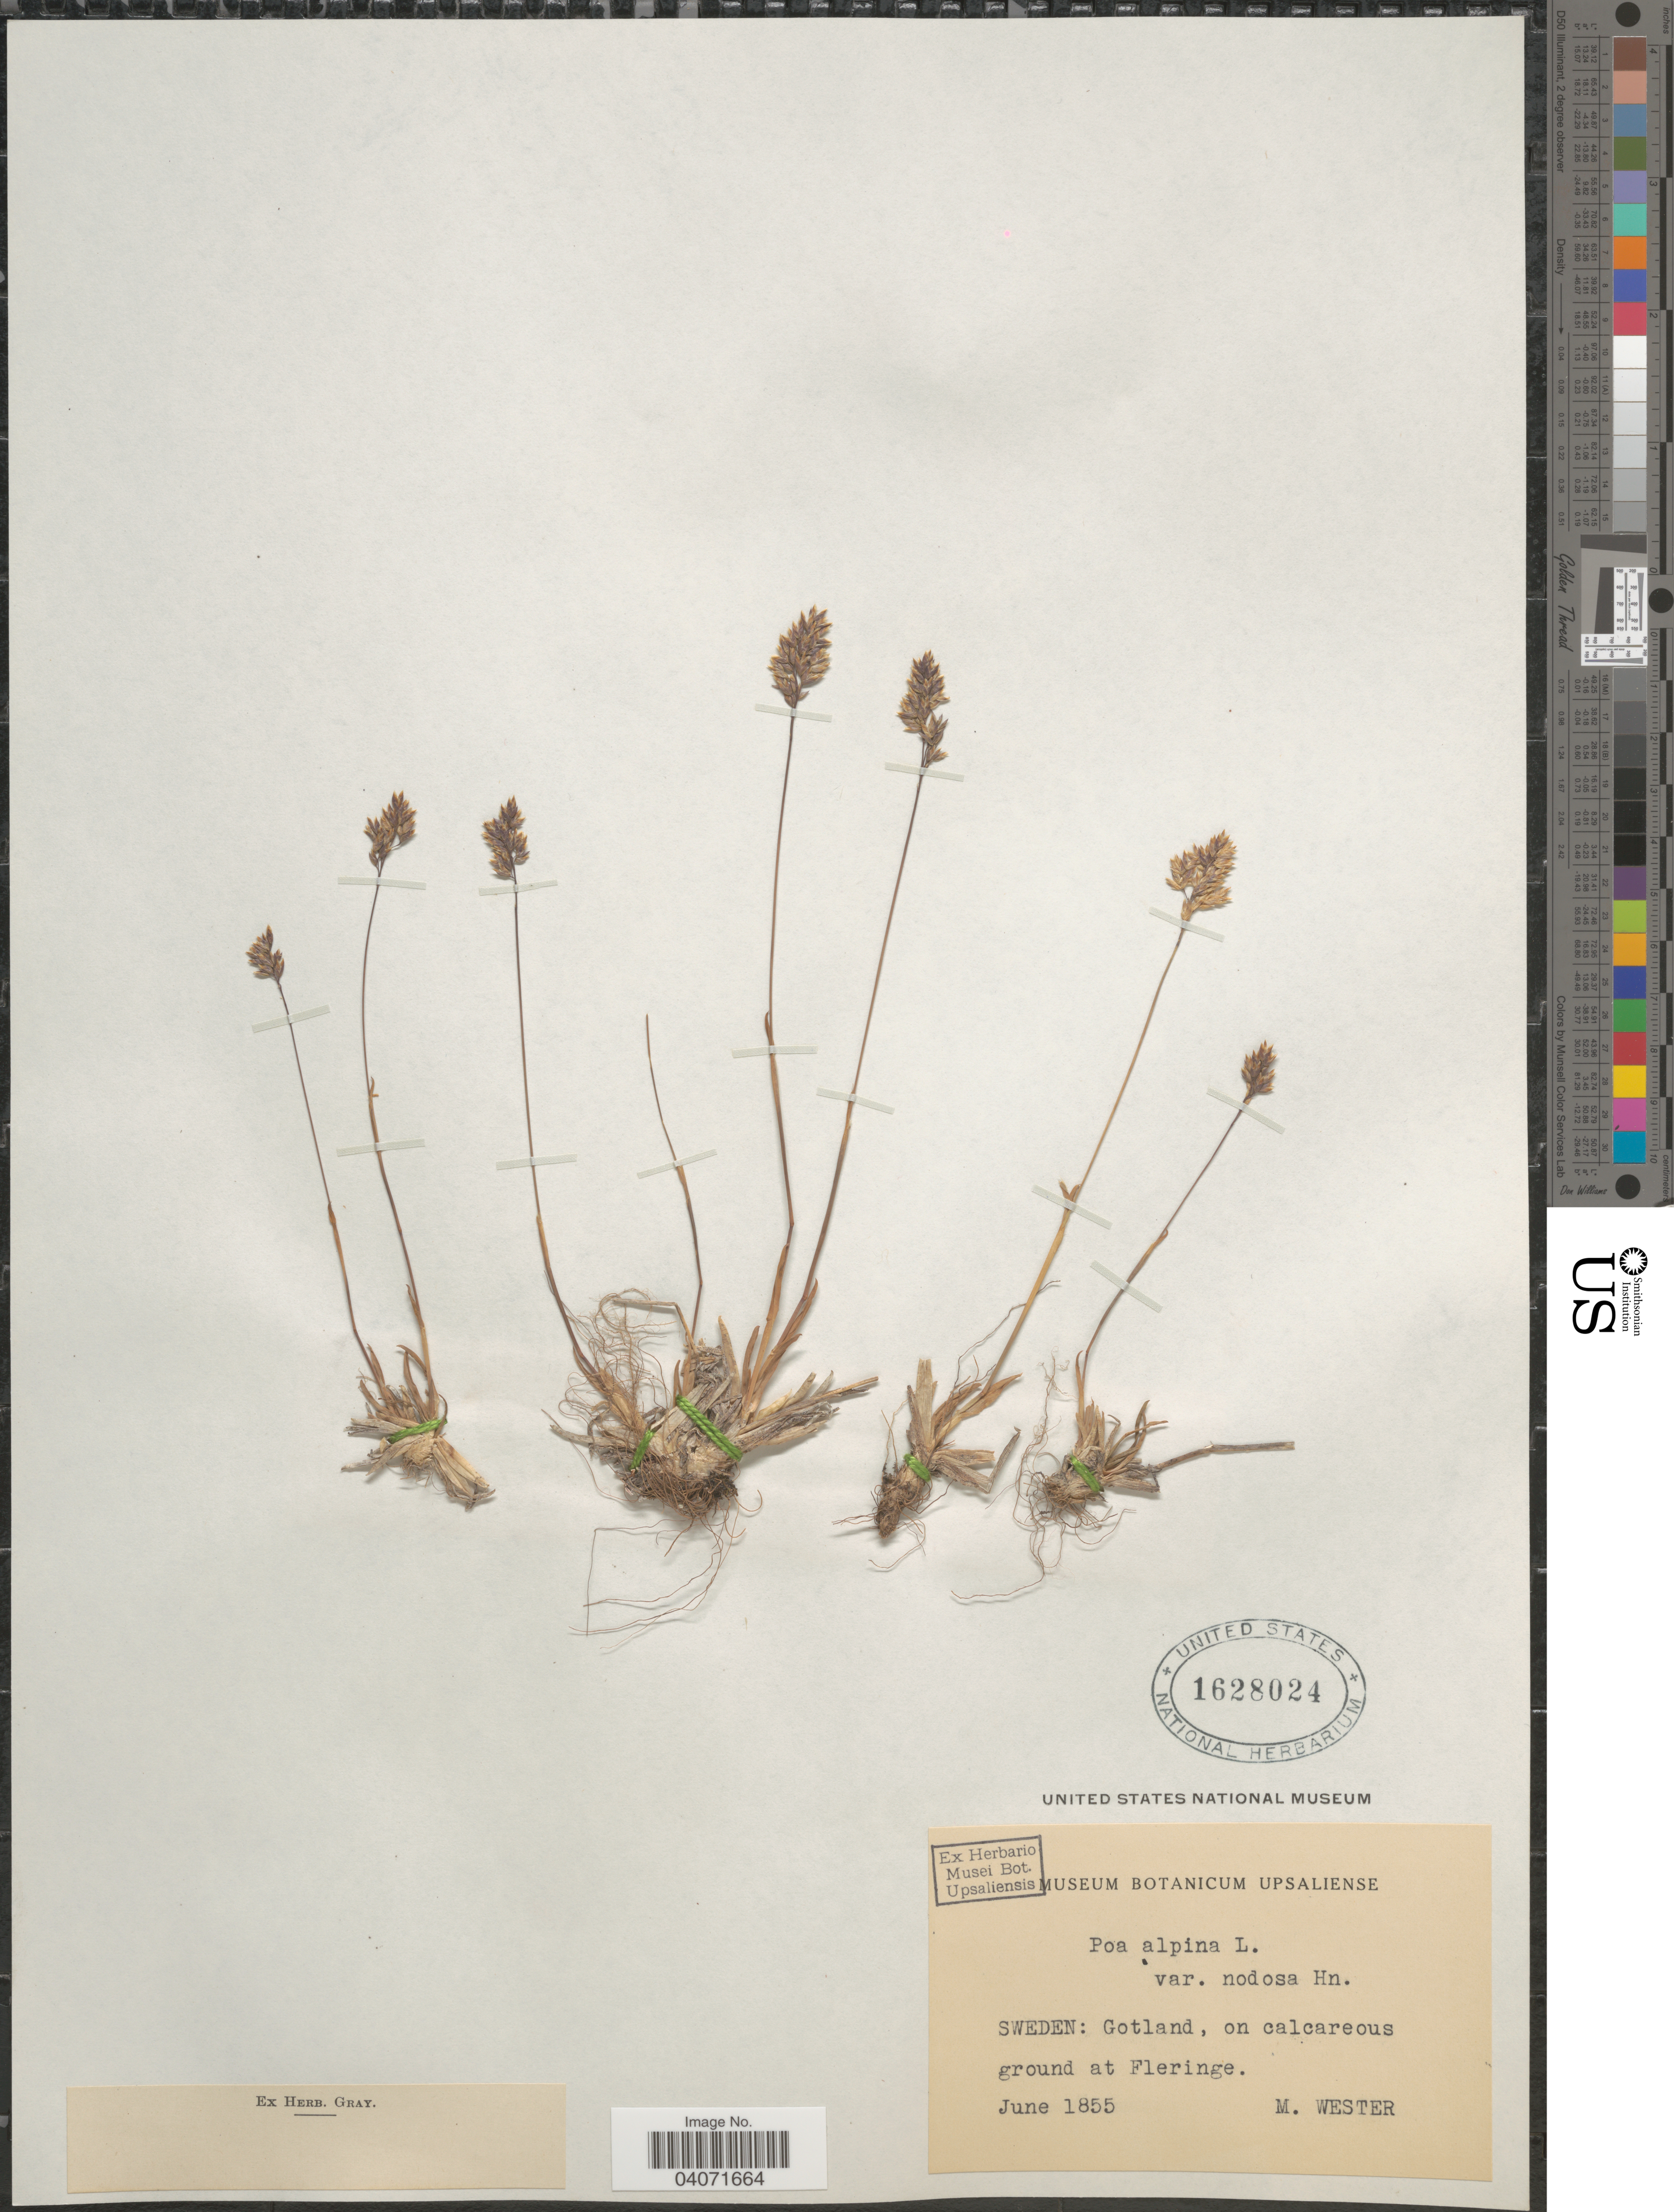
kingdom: Plantae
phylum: Tracheophyta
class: Liliopsida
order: Poales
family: Poaceae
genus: Poa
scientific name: Poa alpina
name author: L.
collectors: M. Wester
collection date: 1855-06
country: Sweden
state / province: Gotland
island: Gotland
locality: Gotland, on calcareous ground at Fleringe.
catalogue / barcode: US 1628024